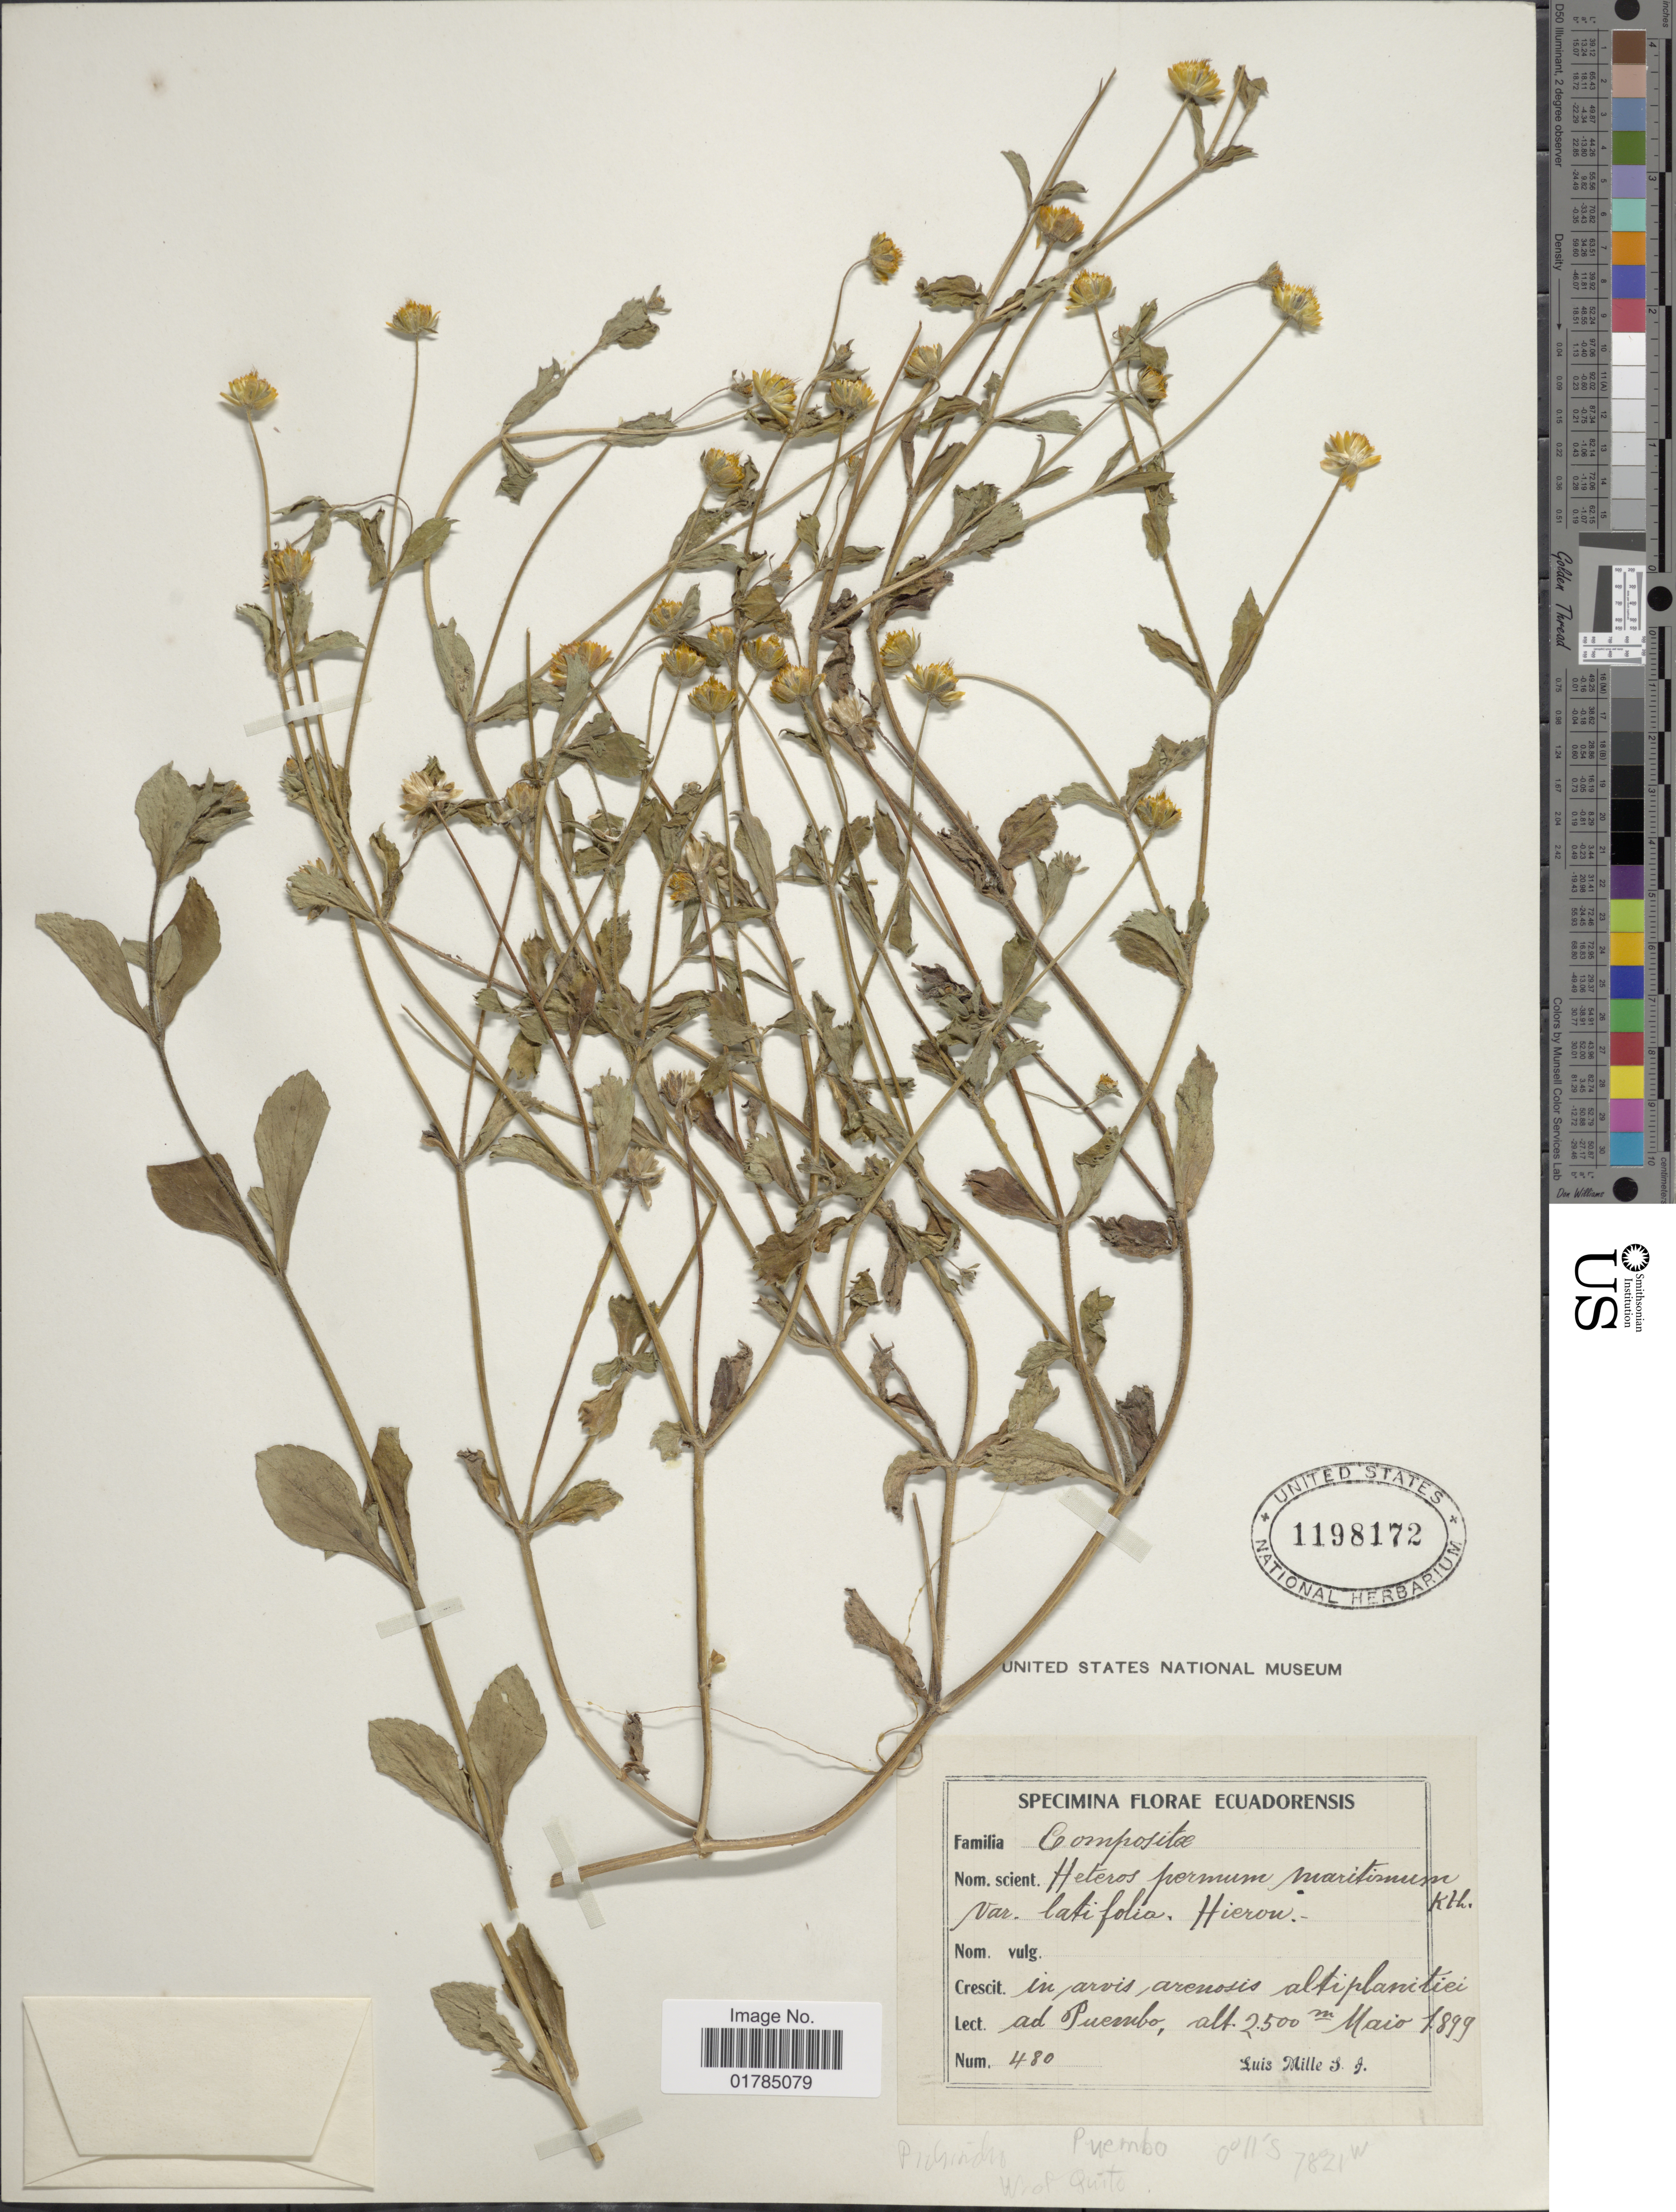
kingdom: Plantae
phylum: Tracheophyta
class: Magnoliopsida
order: Asterales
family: Asteraceae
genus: Heterosperma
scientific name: Heterosperma diversifolium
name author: Kunth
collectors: L. Mille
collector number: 480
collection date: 1899-05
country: Ecuador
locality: Ad Puembo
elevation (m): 2500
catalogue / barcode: US 1198172